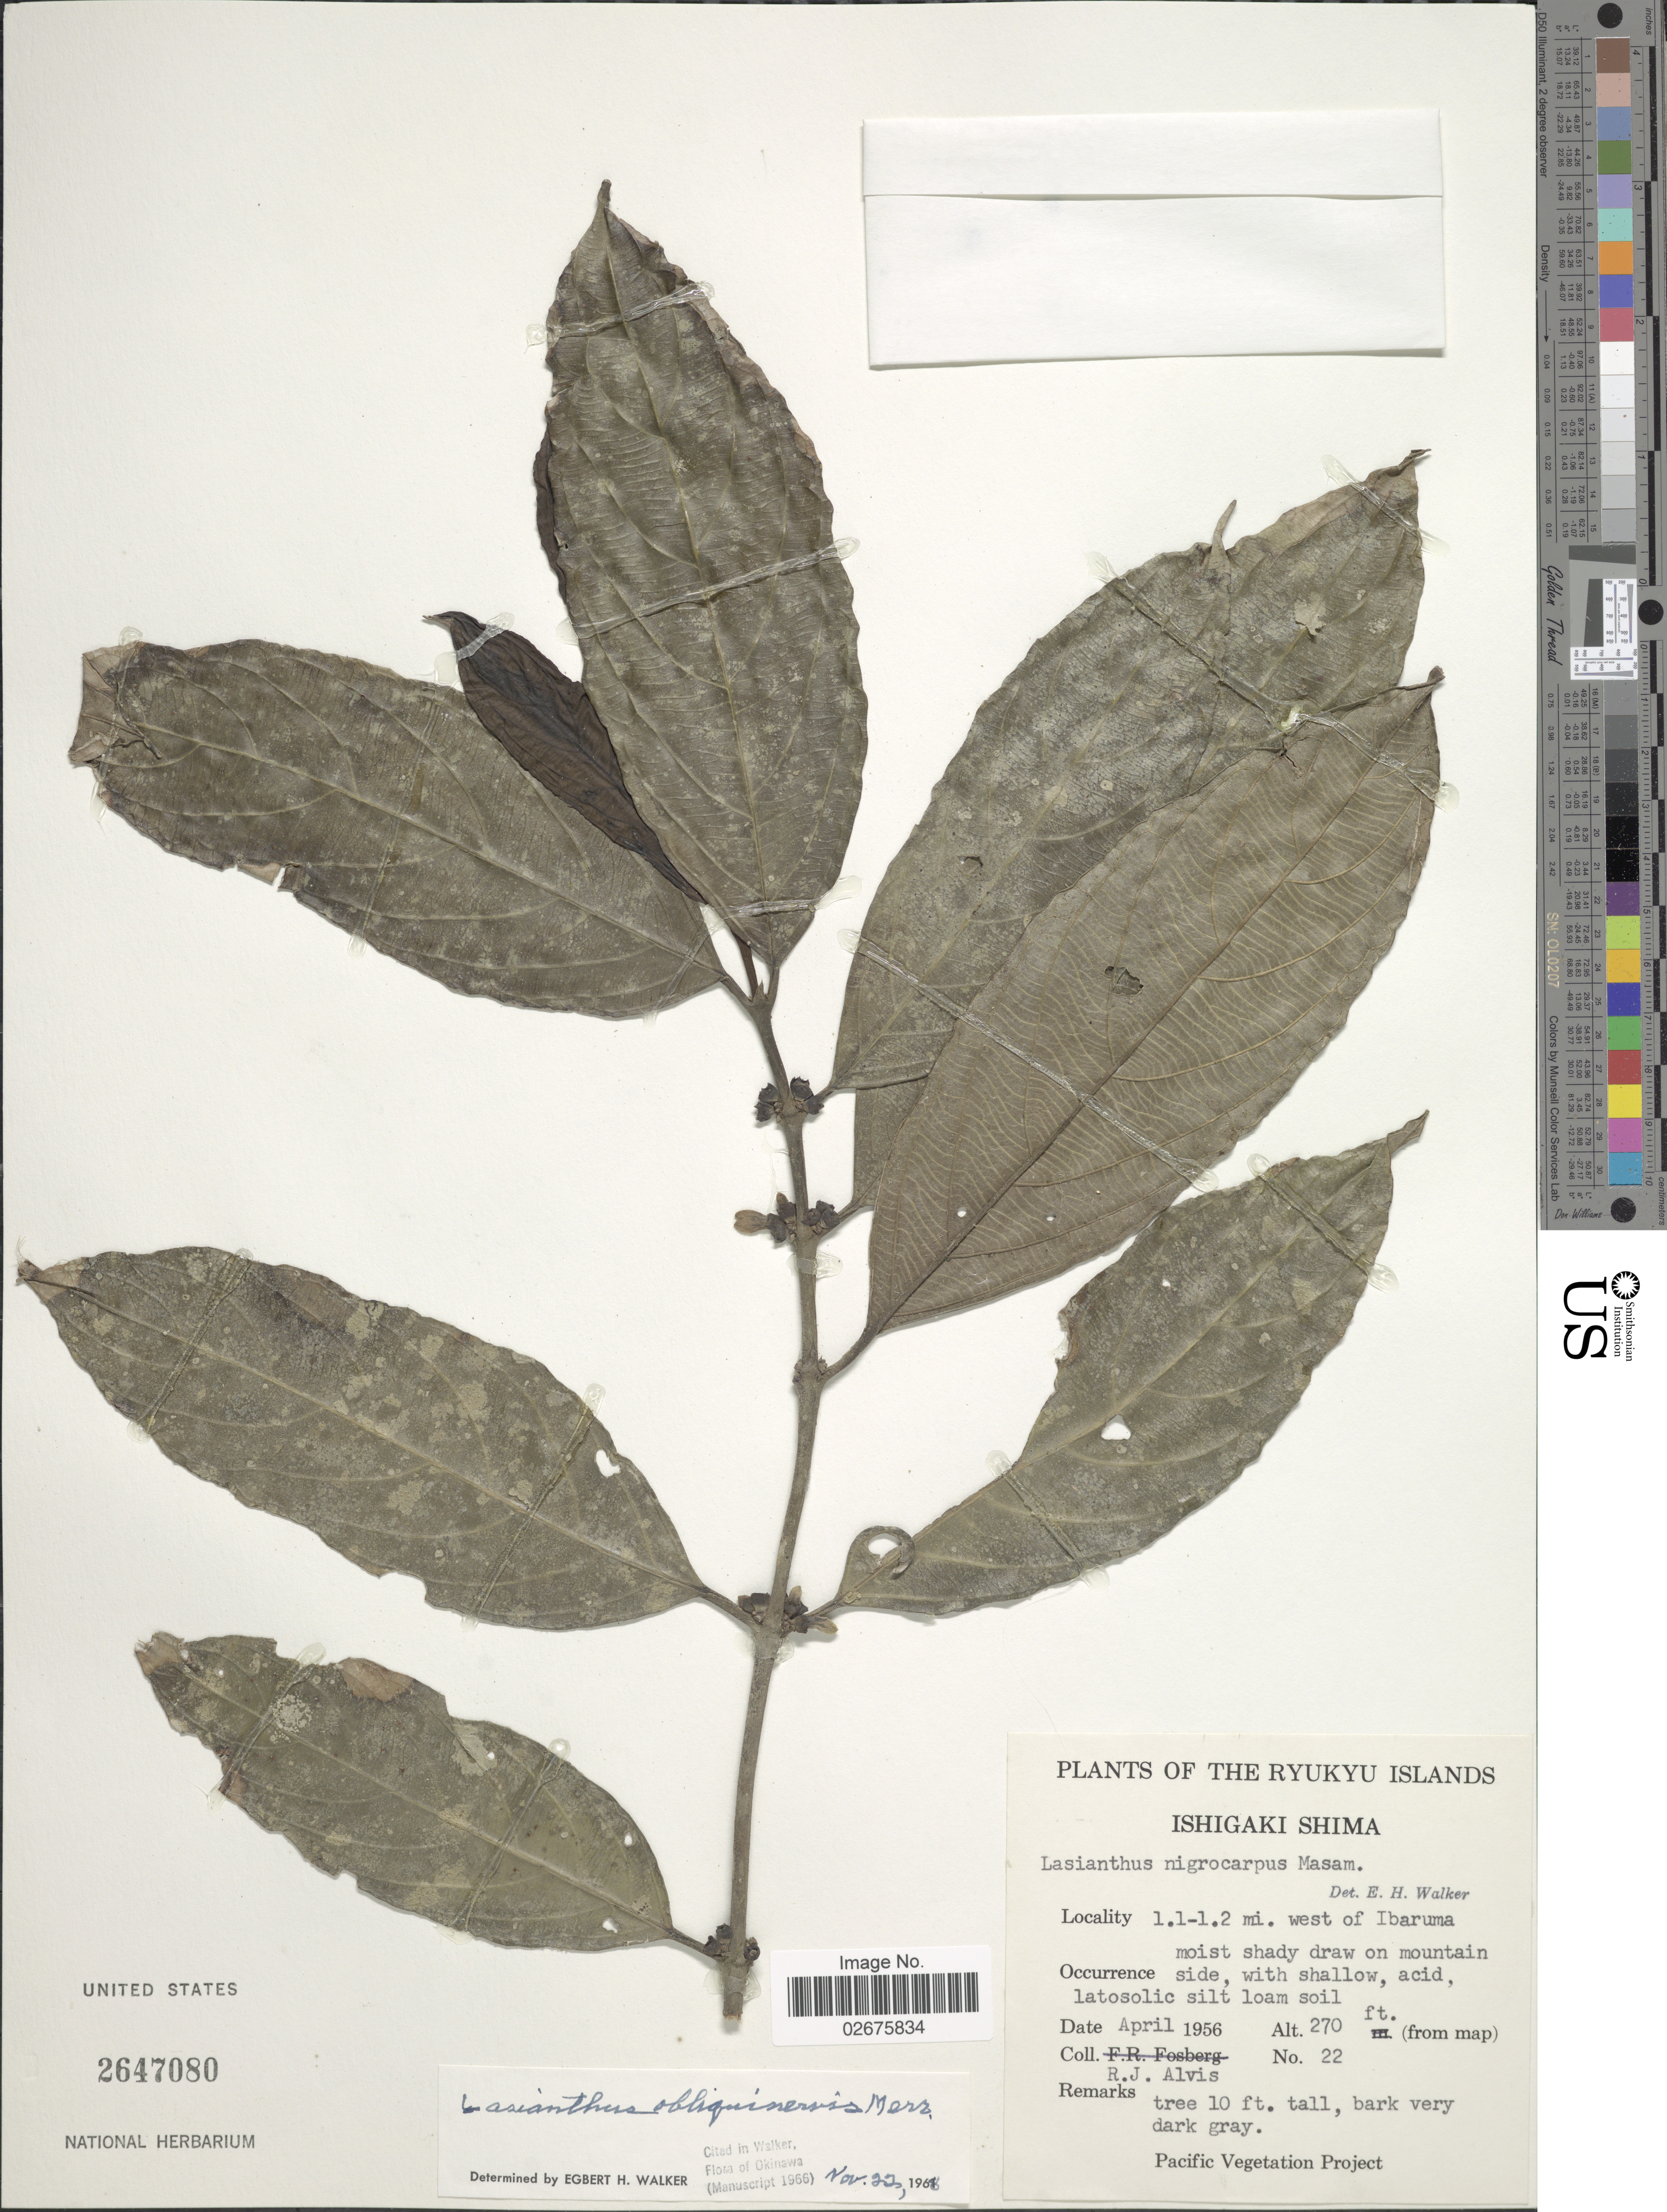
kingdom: Plantae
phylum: Tracheophyta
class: Magnoliopsida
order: Gentianales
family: Rubiaceae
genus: Lasianthus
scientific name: Lasianthus verticillatus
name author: (Lour.) Merr.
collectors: R. Alvis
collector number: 22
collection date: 1956-04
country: Japan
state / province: Okinawa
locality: The Ryukyu Islands, Ishigaki Shima, 1.1-1.2 mi west of Ibaruma moist shady draw on mountain side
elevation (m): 82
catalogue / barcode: US 2647080